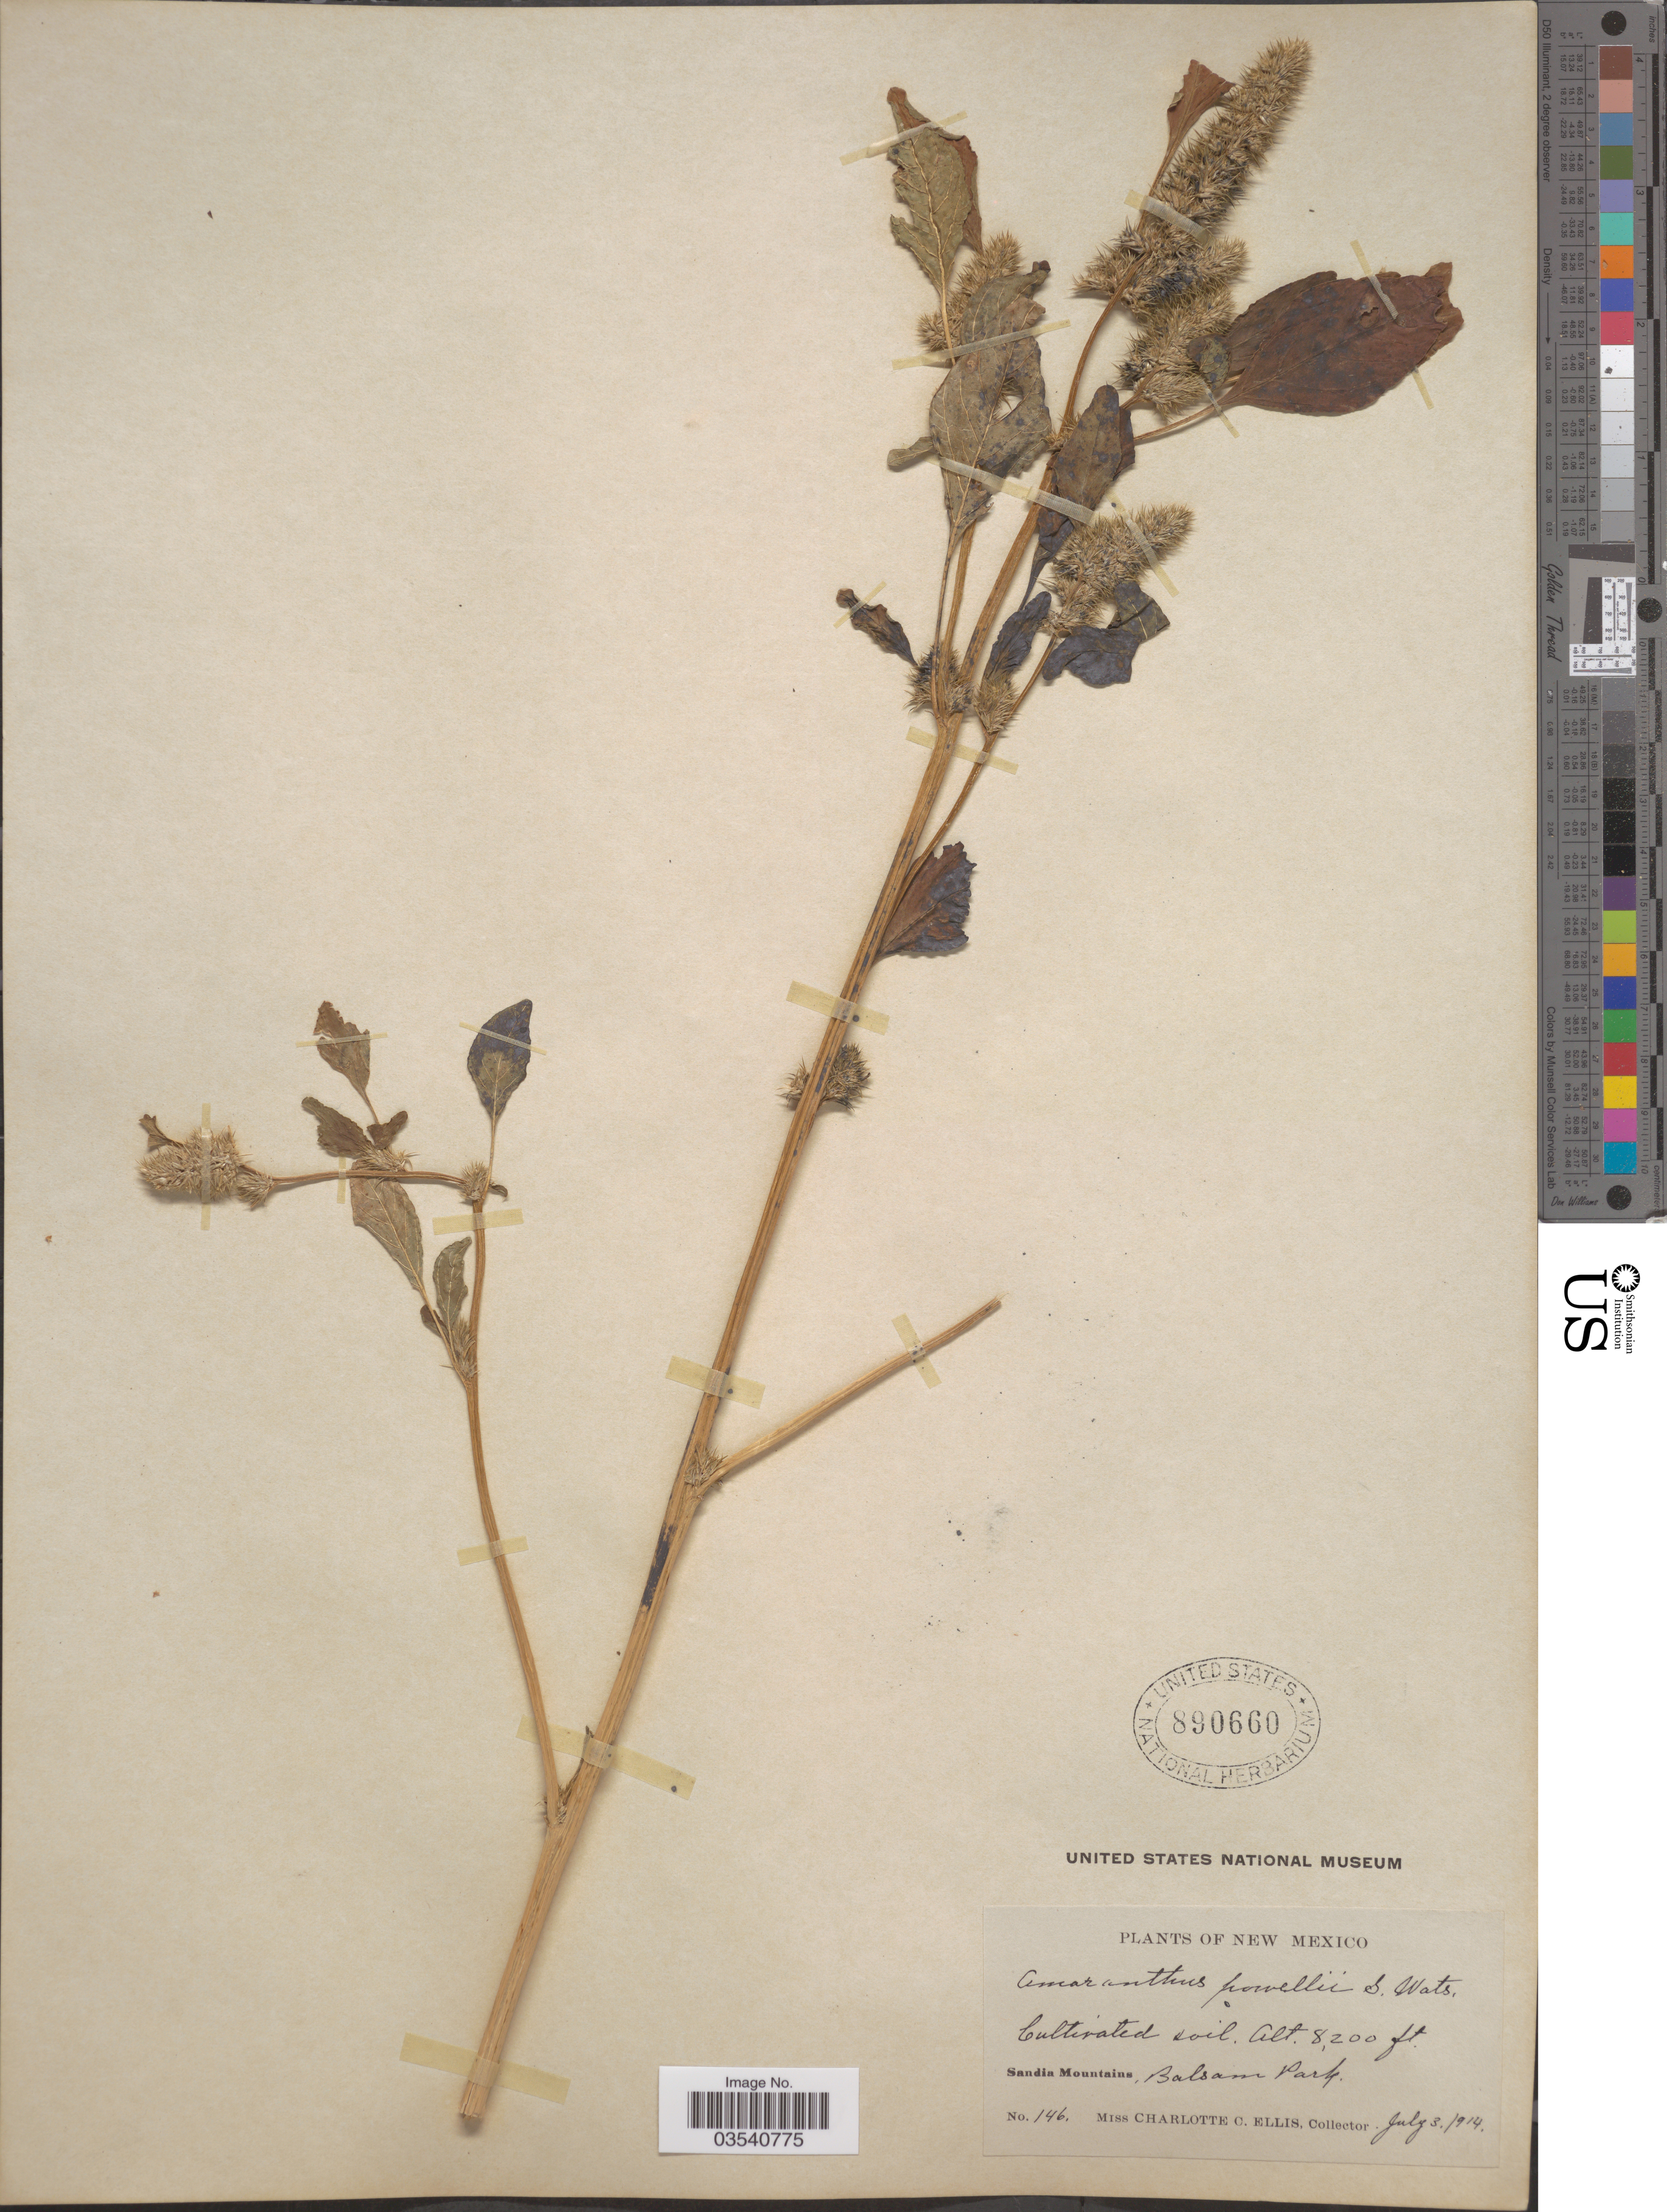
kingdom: Plantae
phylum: Tracheophyta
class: Magnoliopsida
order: Caryophyllales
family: Amaranthaceae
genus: Amaranthus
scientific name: Amaranthus powellii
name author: S. Watson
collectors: C. C. Ellis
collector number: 146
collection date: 1914-07-03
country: United States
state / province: New Mexico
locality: Sandia Mountains, Balsam Park.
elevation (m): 2499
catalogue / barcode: US 890660